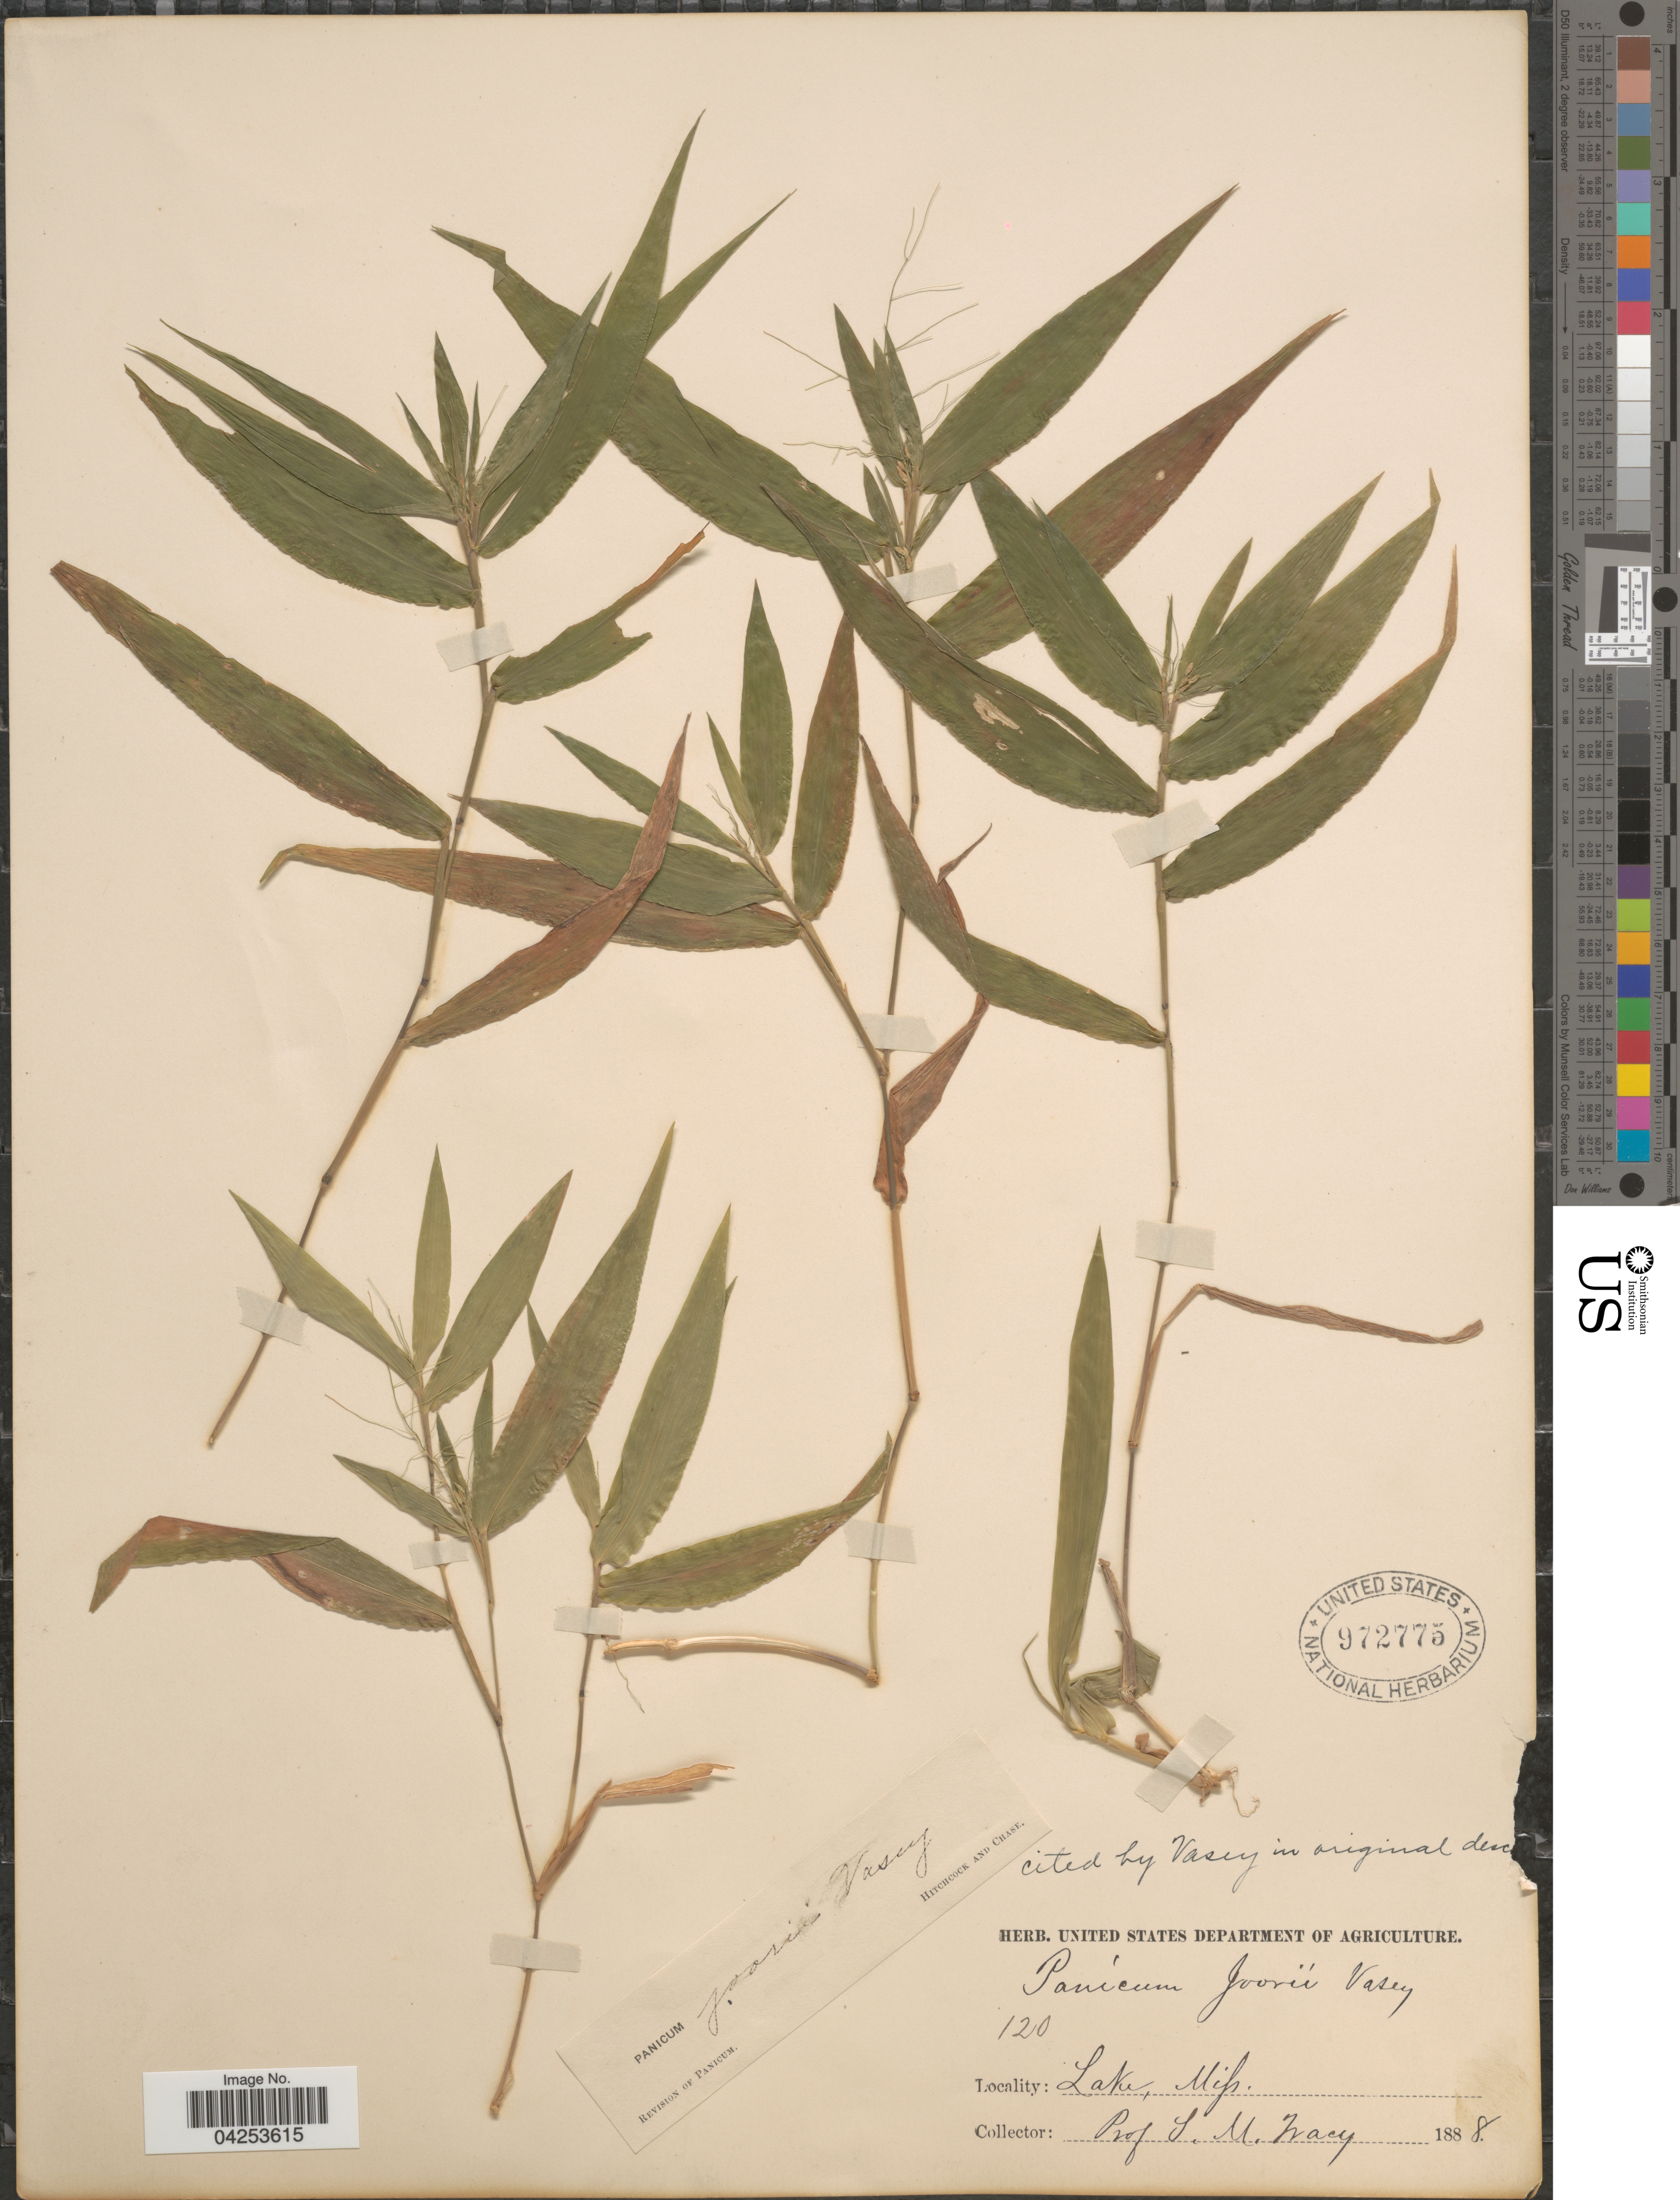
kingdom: Plantae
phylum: Tracheophyta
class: Liliopsida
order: Poales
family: Poaceae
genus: Dichanthelium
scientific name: Dichanthelium commutatum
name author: (Schult.) Gould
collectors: S. M. Tracy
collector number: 120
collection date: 1888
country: United States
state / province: Mississippi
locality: Lake.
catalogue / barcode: US 972775